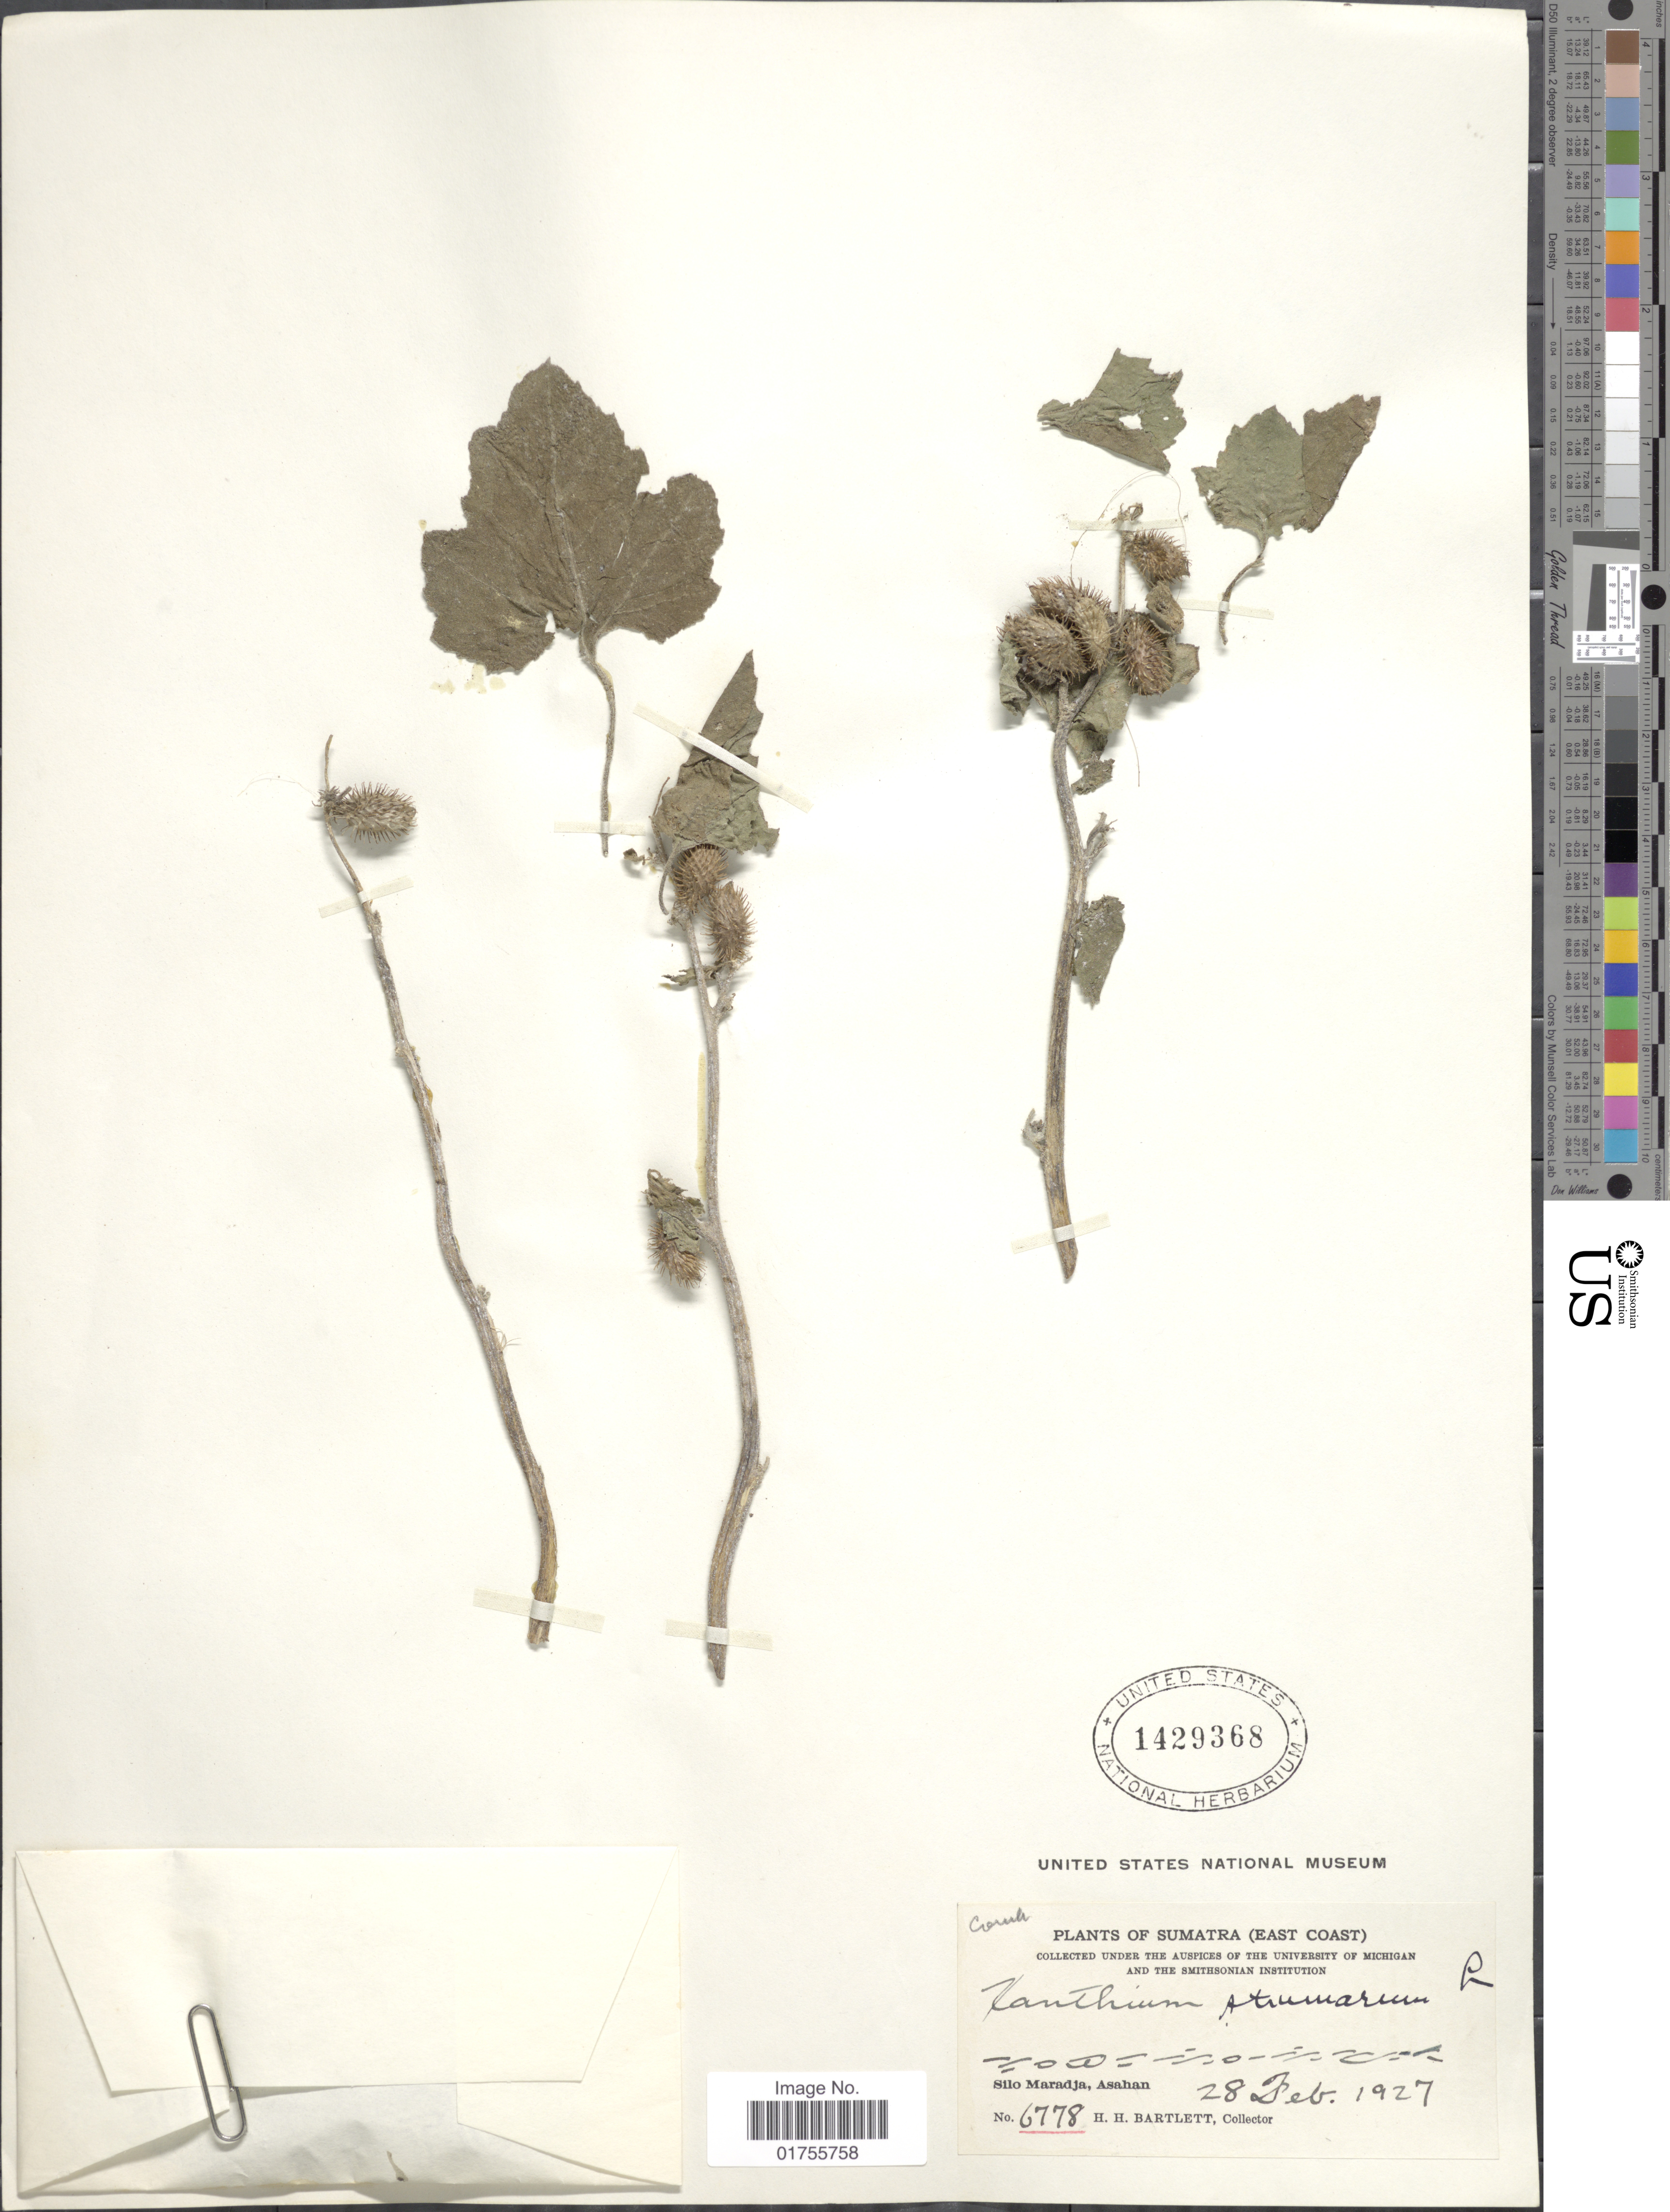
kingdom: Plantae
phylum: Tracheophyta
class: Magnoliopsida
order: Asterales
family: Asteraceae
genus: Xanthium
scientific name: Xanthium strumarium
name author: L.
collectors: H. H. Bartlett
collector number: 6778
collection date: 1927-02-28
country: Indonesia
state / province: Sumatra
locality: (East Coast), Silo Maradja, Asahan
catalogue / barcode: US 1429368